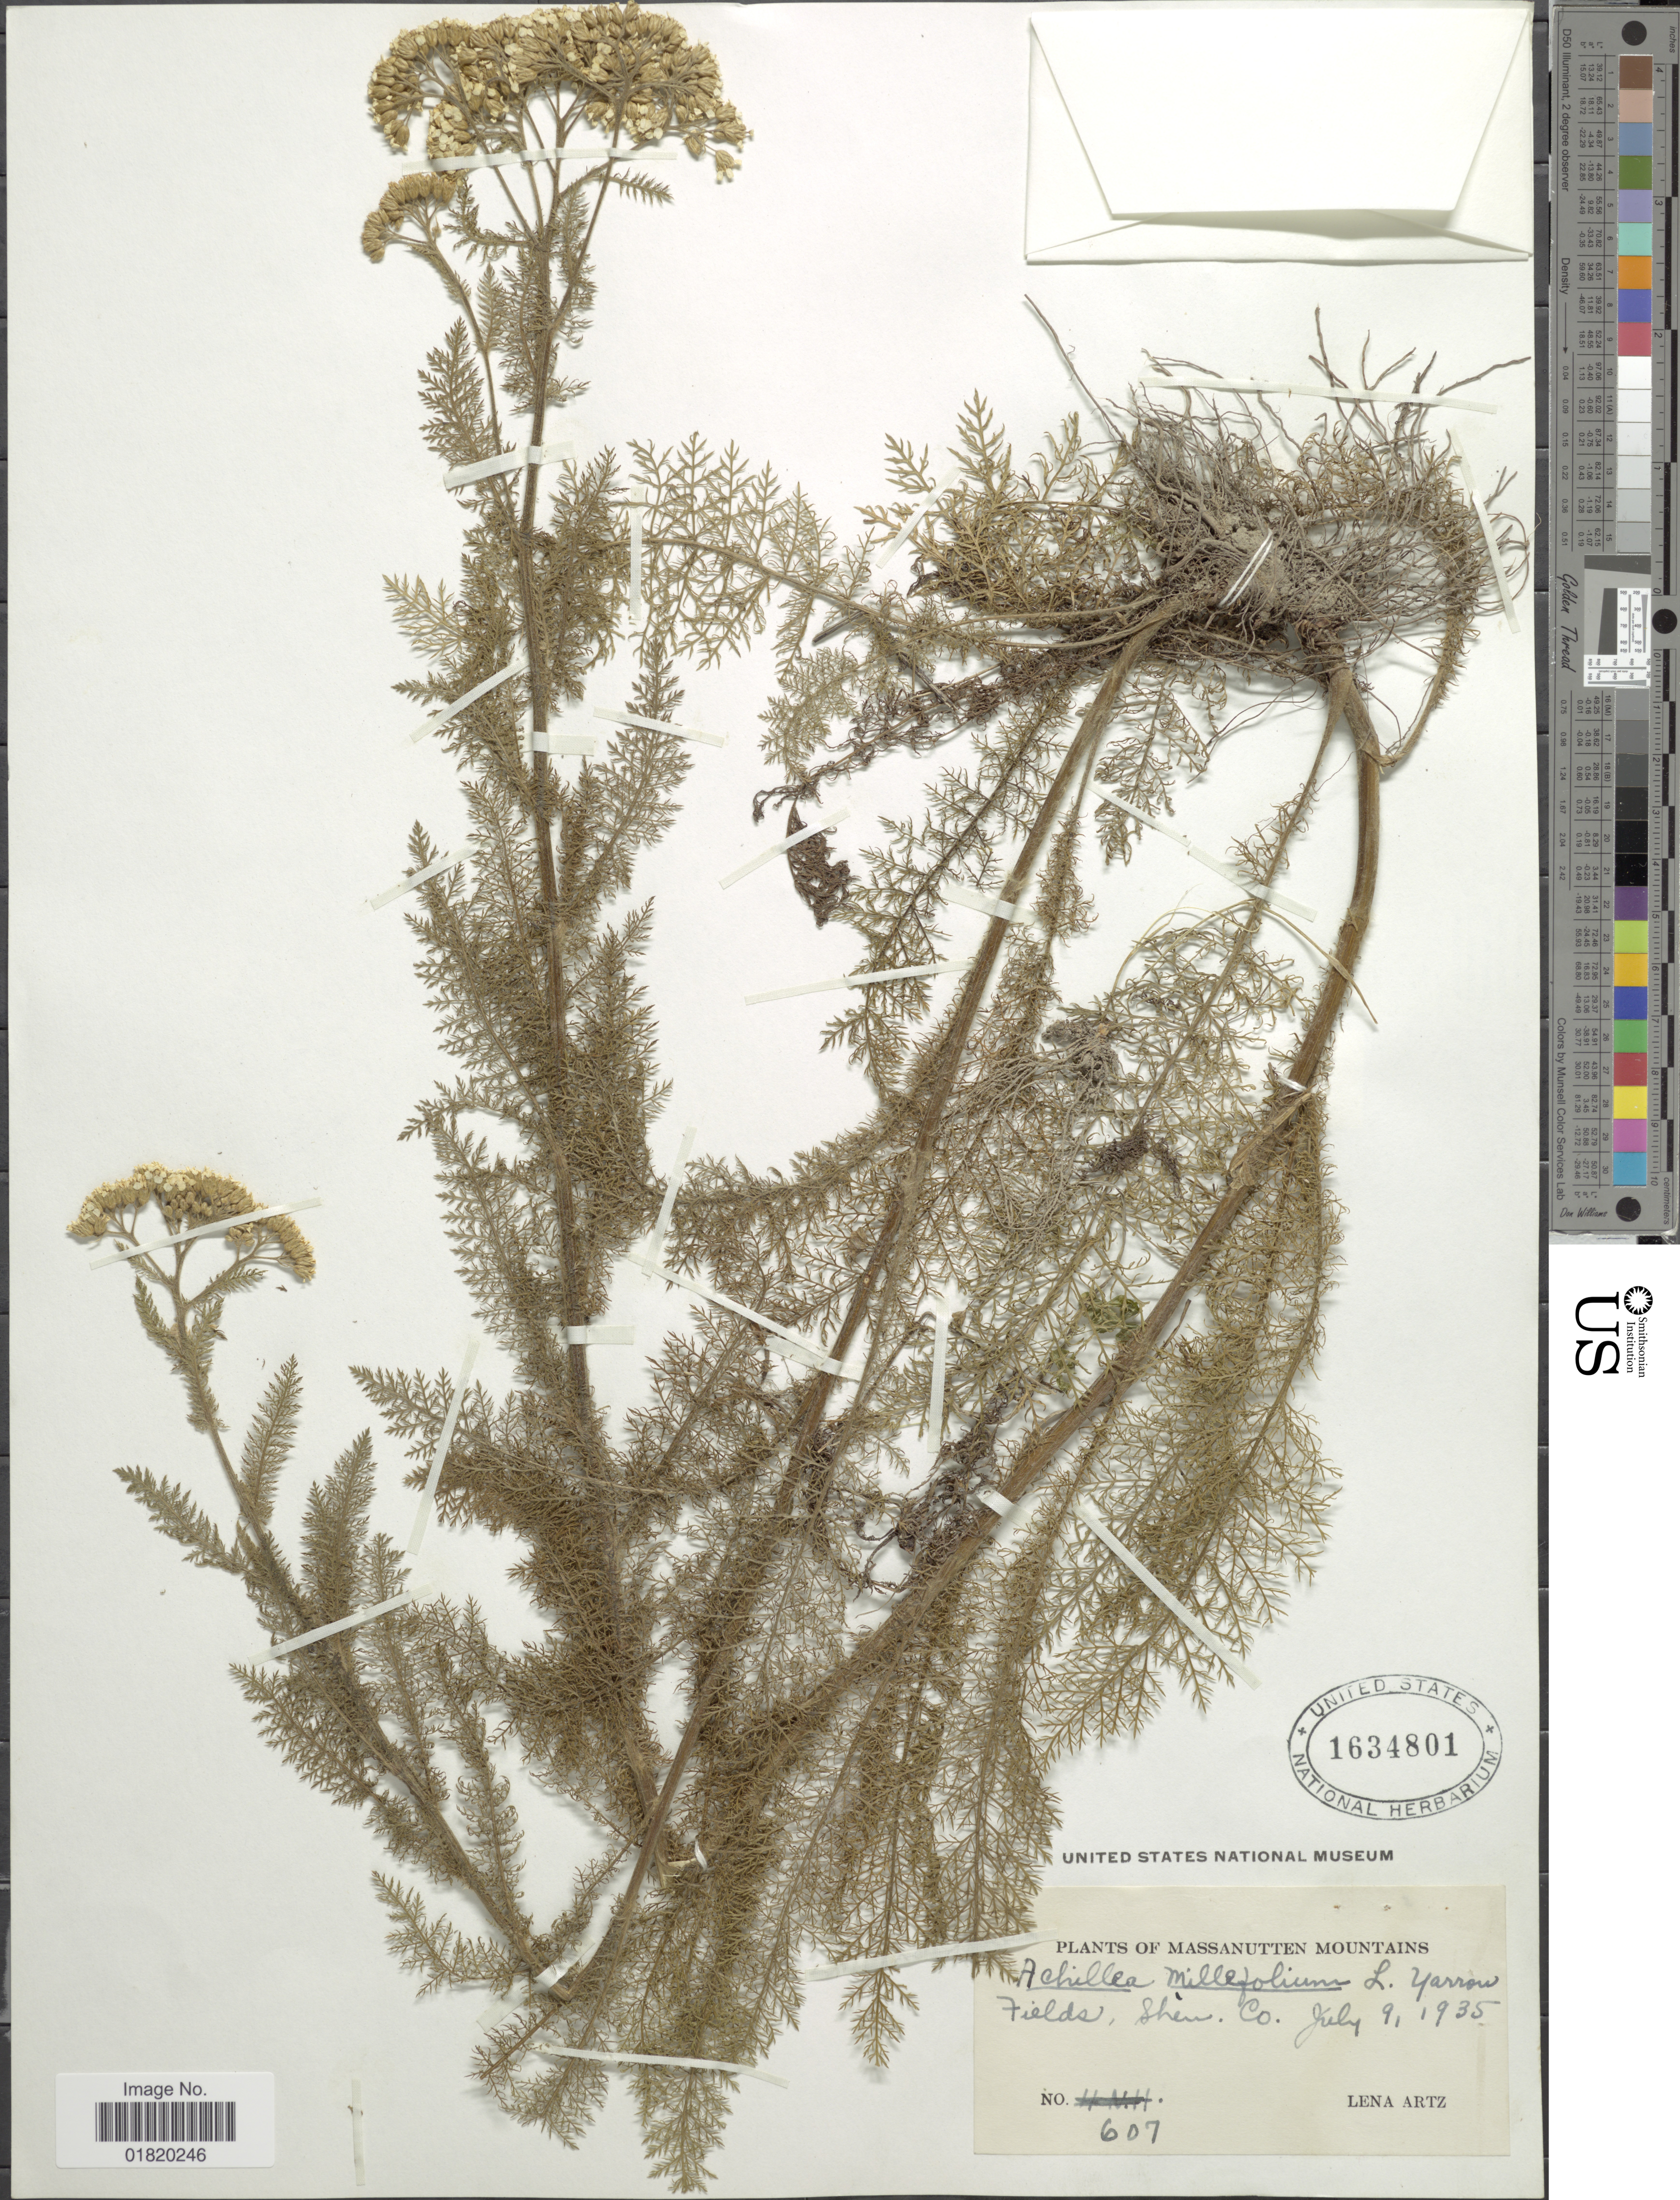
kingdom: Plantae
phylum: Tracheophyta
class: Magnoliopsida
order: Asterales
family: Asteraceae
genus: Achillea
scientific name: Achillea millefolium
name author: L.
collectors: L. Artz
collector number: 607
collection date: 1935-07-09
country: United States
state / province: Virginia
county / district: Shenandoah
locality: Massanutten Mountains. Fields, Shen Co.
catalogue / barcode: US 1634801